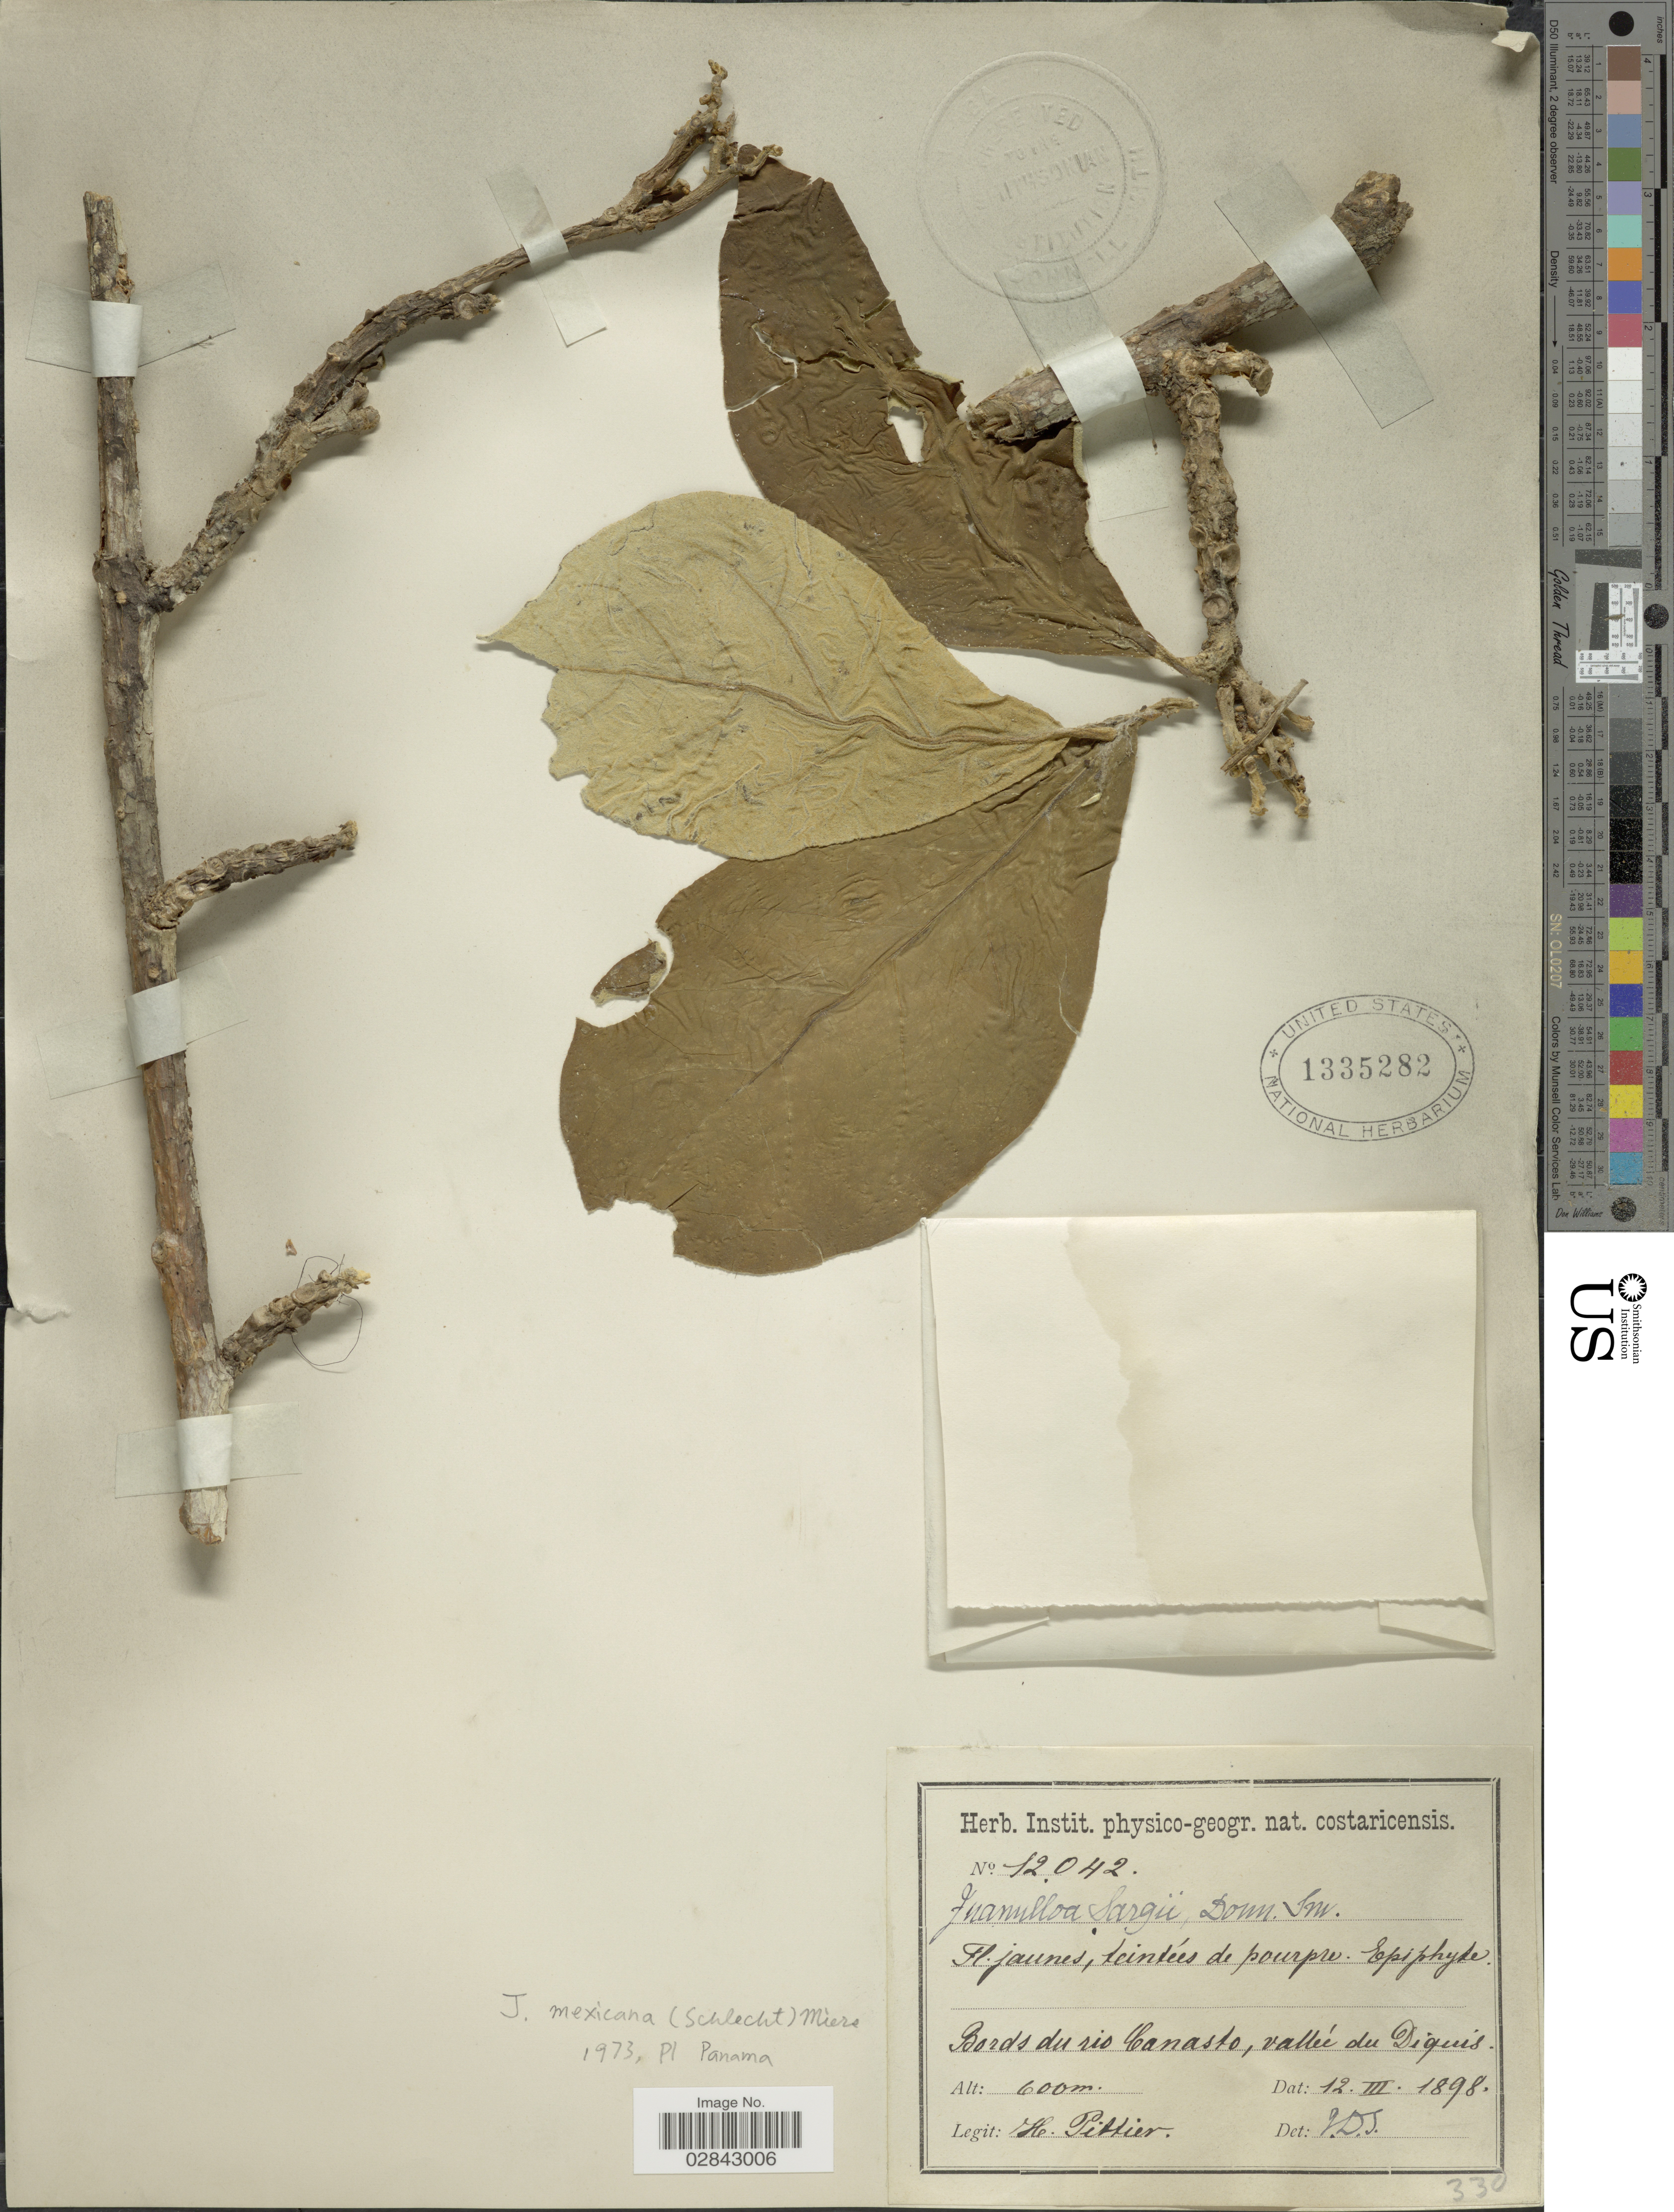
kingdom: Plantae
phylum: Tracheophyta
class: Magnoliopsida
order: Solanales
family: Solanaceae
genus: Juanulloa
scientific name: Juanulloa mexicana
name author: Miers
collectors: H. F. Pittier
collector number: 12042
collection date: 1898-03-12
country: Costa Rica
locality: Bords du rio Canasto, vallée du Diquis.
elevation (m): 600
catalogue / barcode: US 1335282